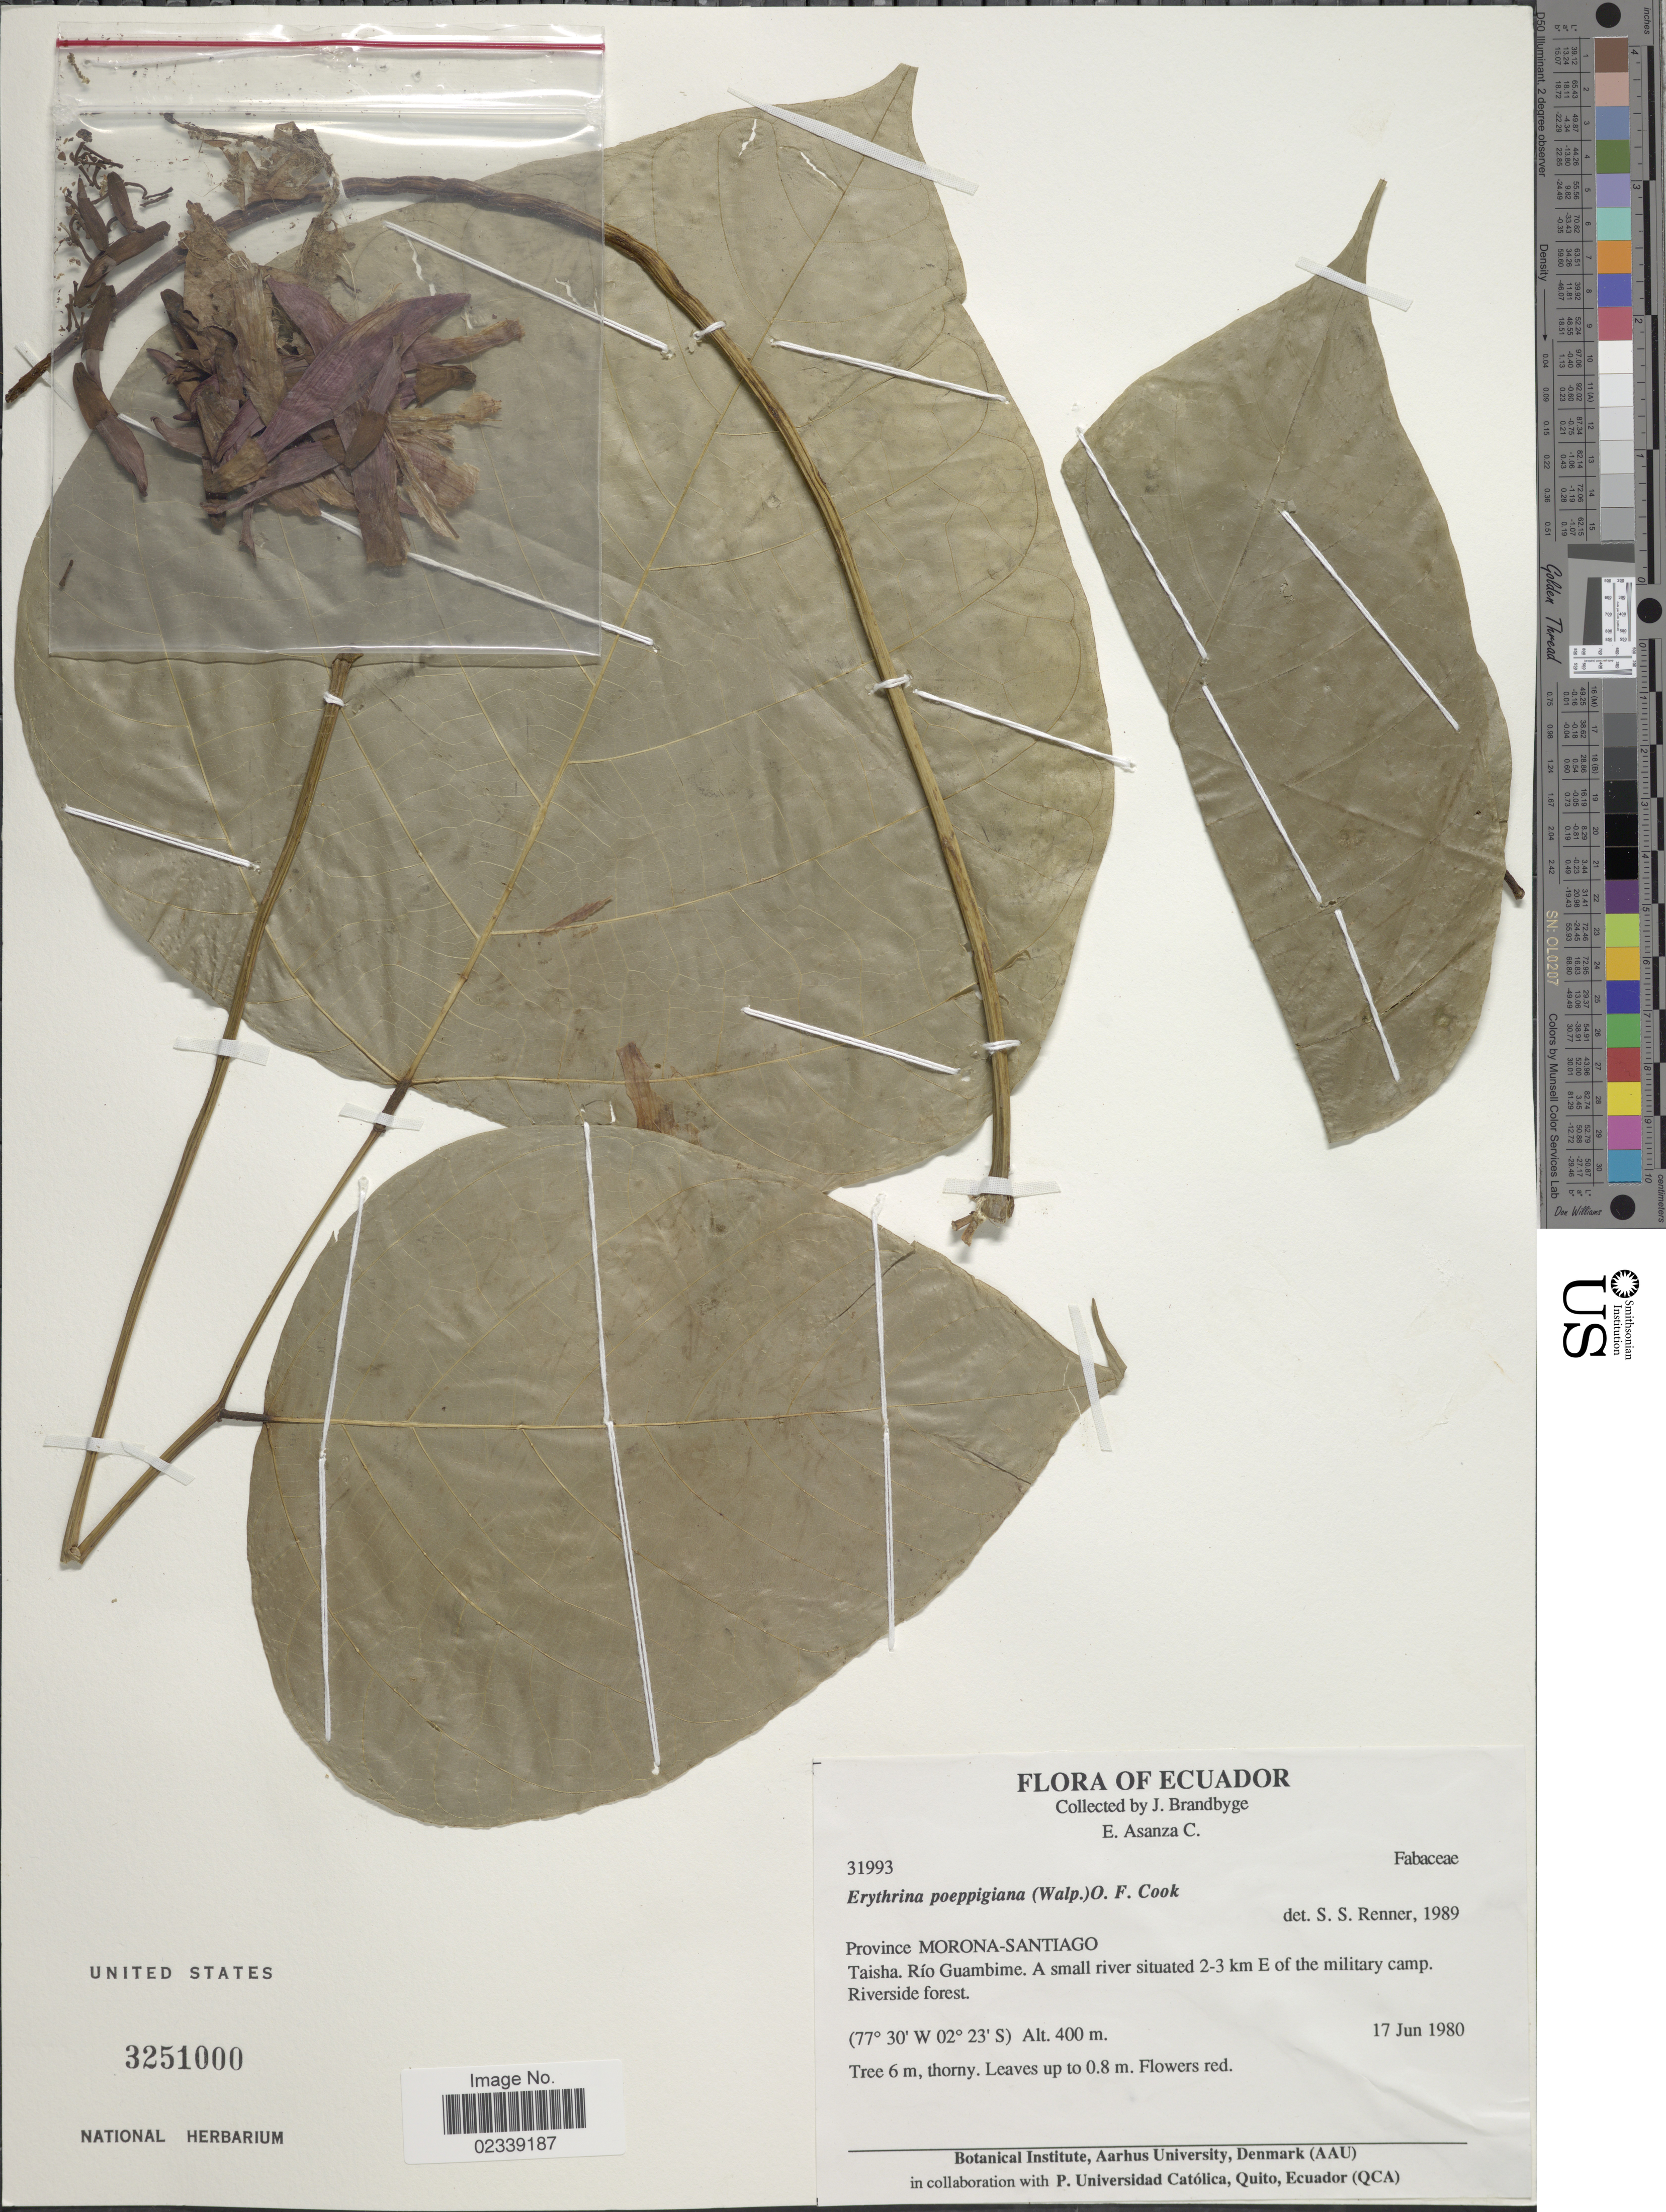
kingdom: Plantae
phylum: Tracheophyta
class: Magnoliopsida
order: Fabales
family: Fabaceae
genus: Erythrina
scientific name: Erythrina poeppigiana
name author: (Walp.) O.F. Cook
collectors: J. Brandbyge & E. Asanza C.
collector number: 31993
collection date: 1980-06-17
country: Ecuador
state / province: Morona-Santiago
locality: Tasiha, Rio Guambime, 2-3 km E of the military camp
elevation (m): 400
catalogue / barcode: US 3251000